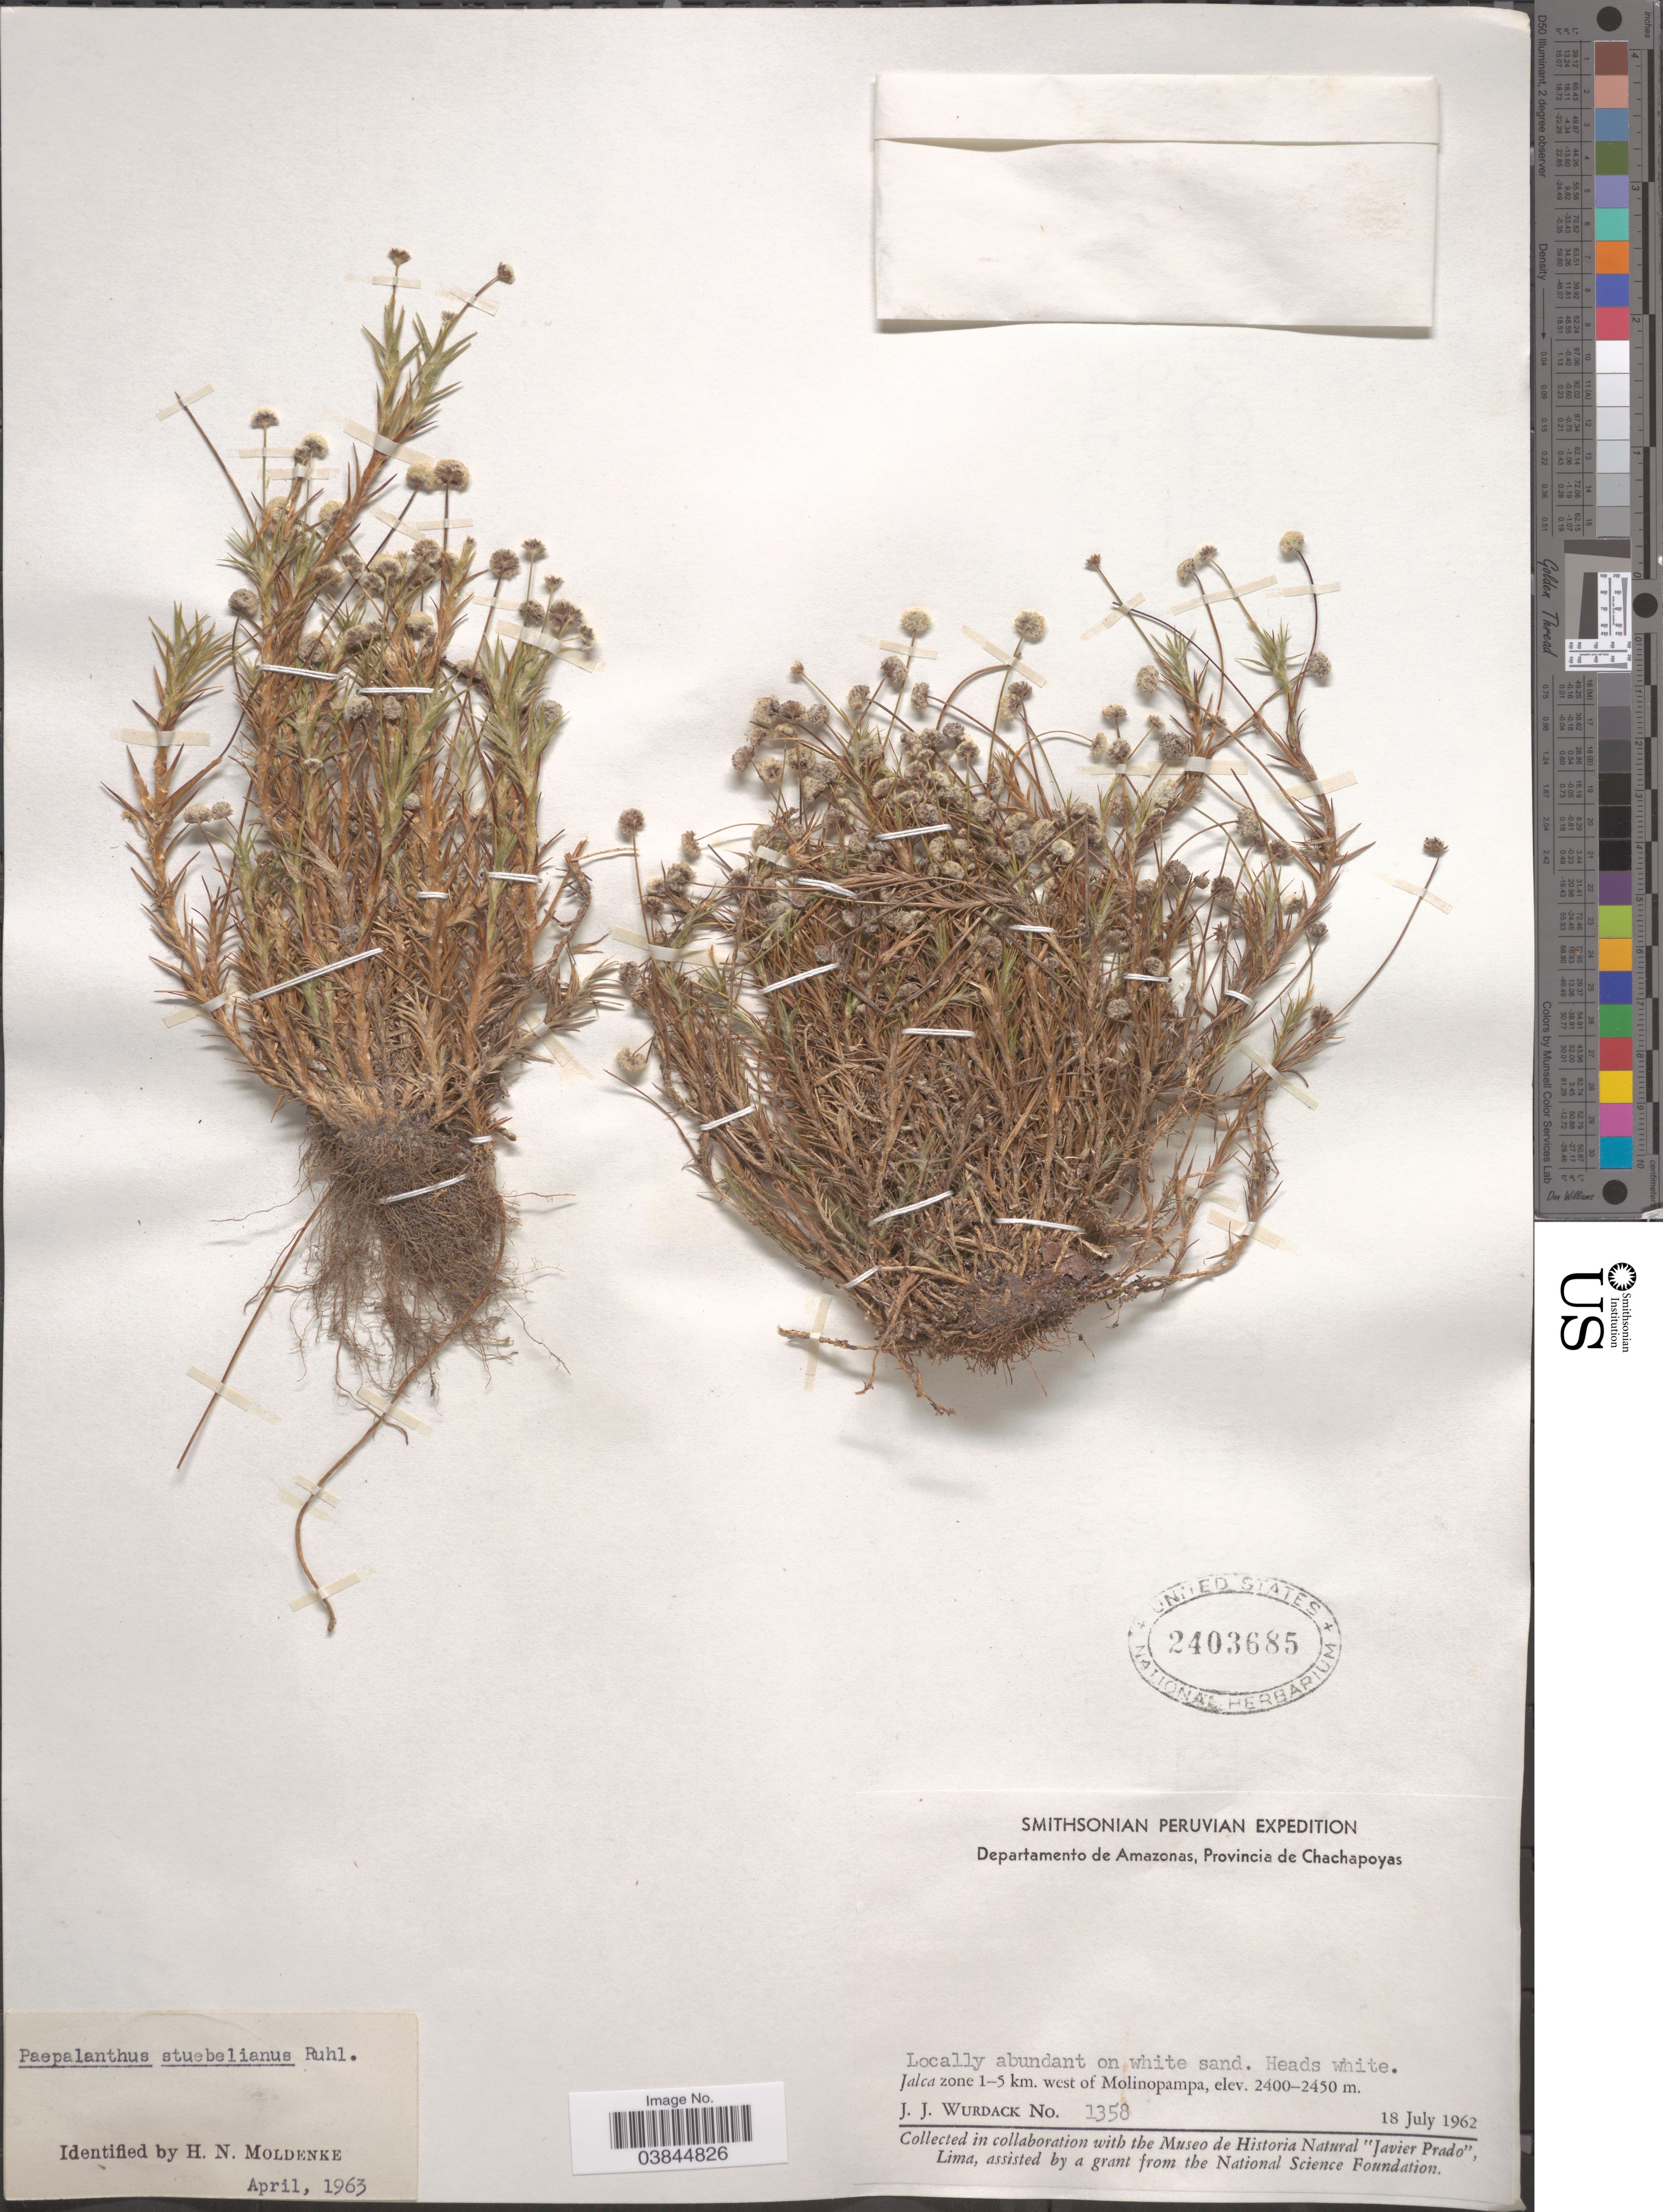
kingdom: Plantae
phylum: Tracheophyta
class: Liliopsida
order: Poales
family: Eriocaulaceae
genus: Paepalanthus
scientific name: Paepalanthus stuebelianus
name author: Ruhland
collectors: J. J. Wurdack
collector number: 1358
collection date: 1962-07-18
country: Peru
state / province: Amazonas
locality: Departamento de Amazonas, Provincia de Chachapoyas. Jalca zone 1-5 km. west of Molinopampa.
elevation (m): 2400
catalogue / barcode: US 2403685